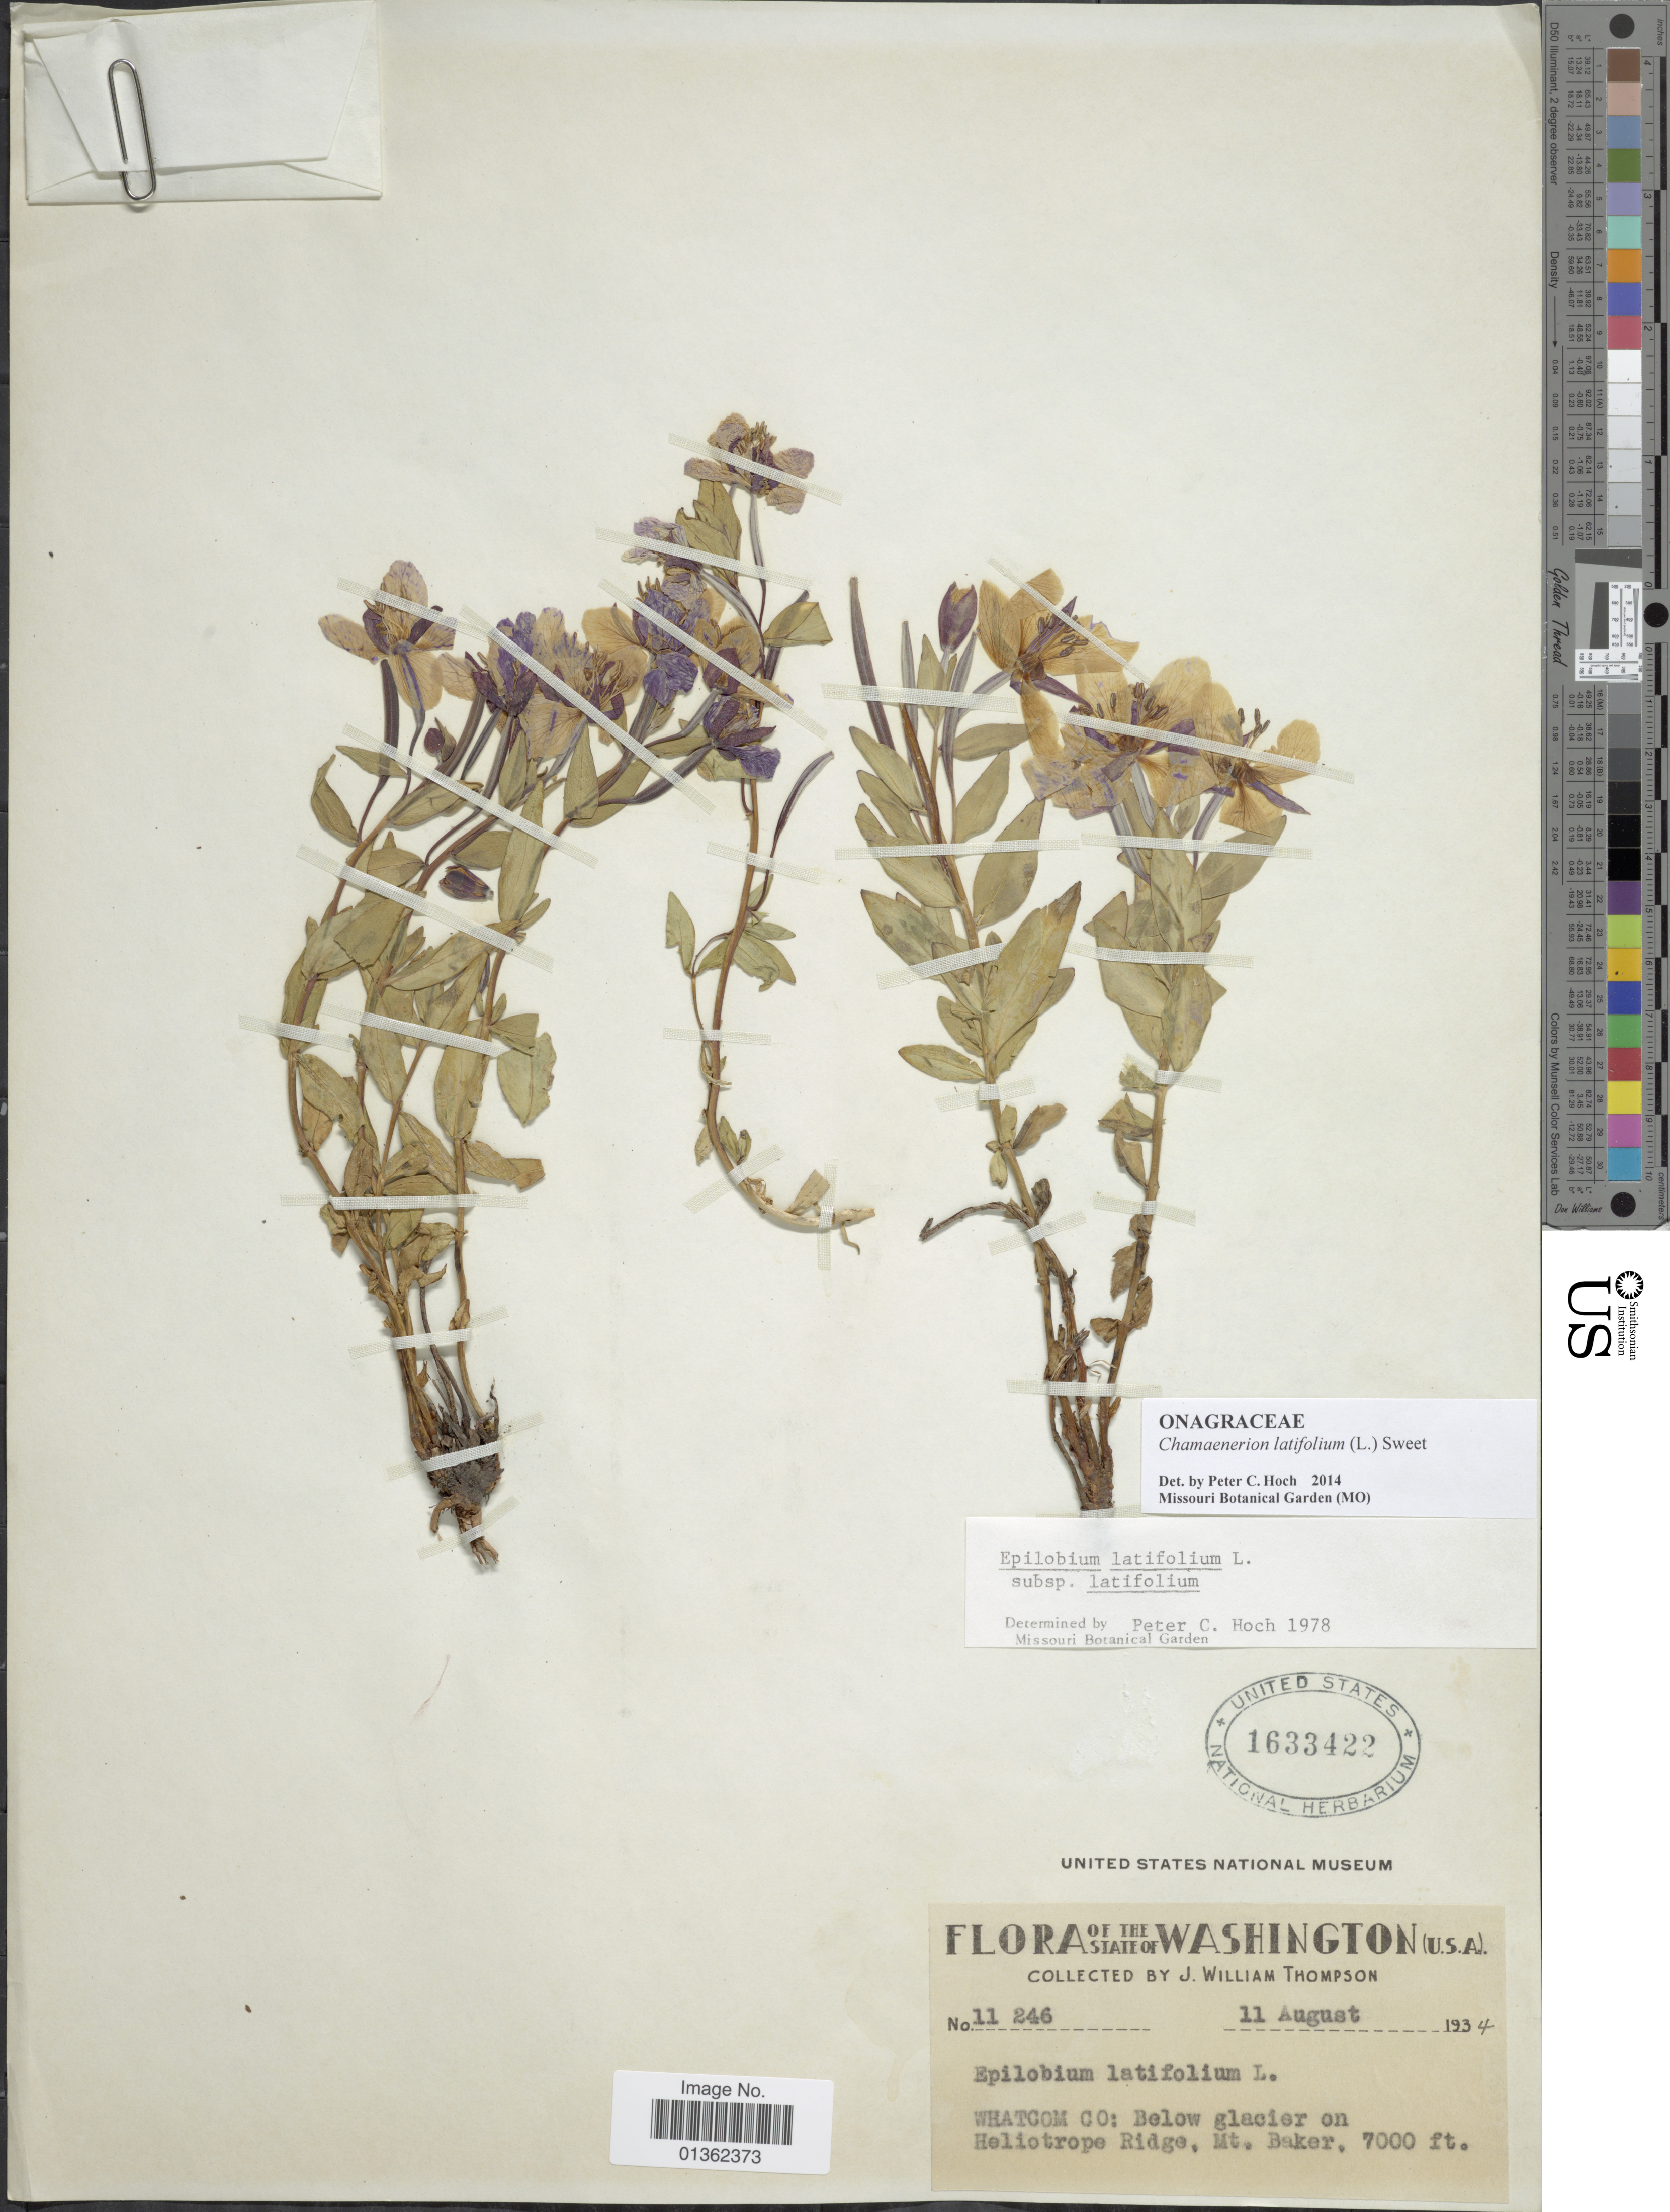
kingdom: Plantae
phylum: Tracheophyta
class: Magnoliopsida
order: Myrtales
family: Onagraceae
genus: Chamaenerion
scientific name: Chamaenerion latifolium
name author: (L.) Th. Fr. & Lange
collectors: J. W. Thompson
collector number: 11246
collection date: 1934-08-11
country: United States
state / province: Washington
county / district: Whitman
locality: Whatcom Co: Below glacier on Heliotrope Ridge, Mt. Baker.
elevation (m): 2134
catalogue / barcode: US 1633422